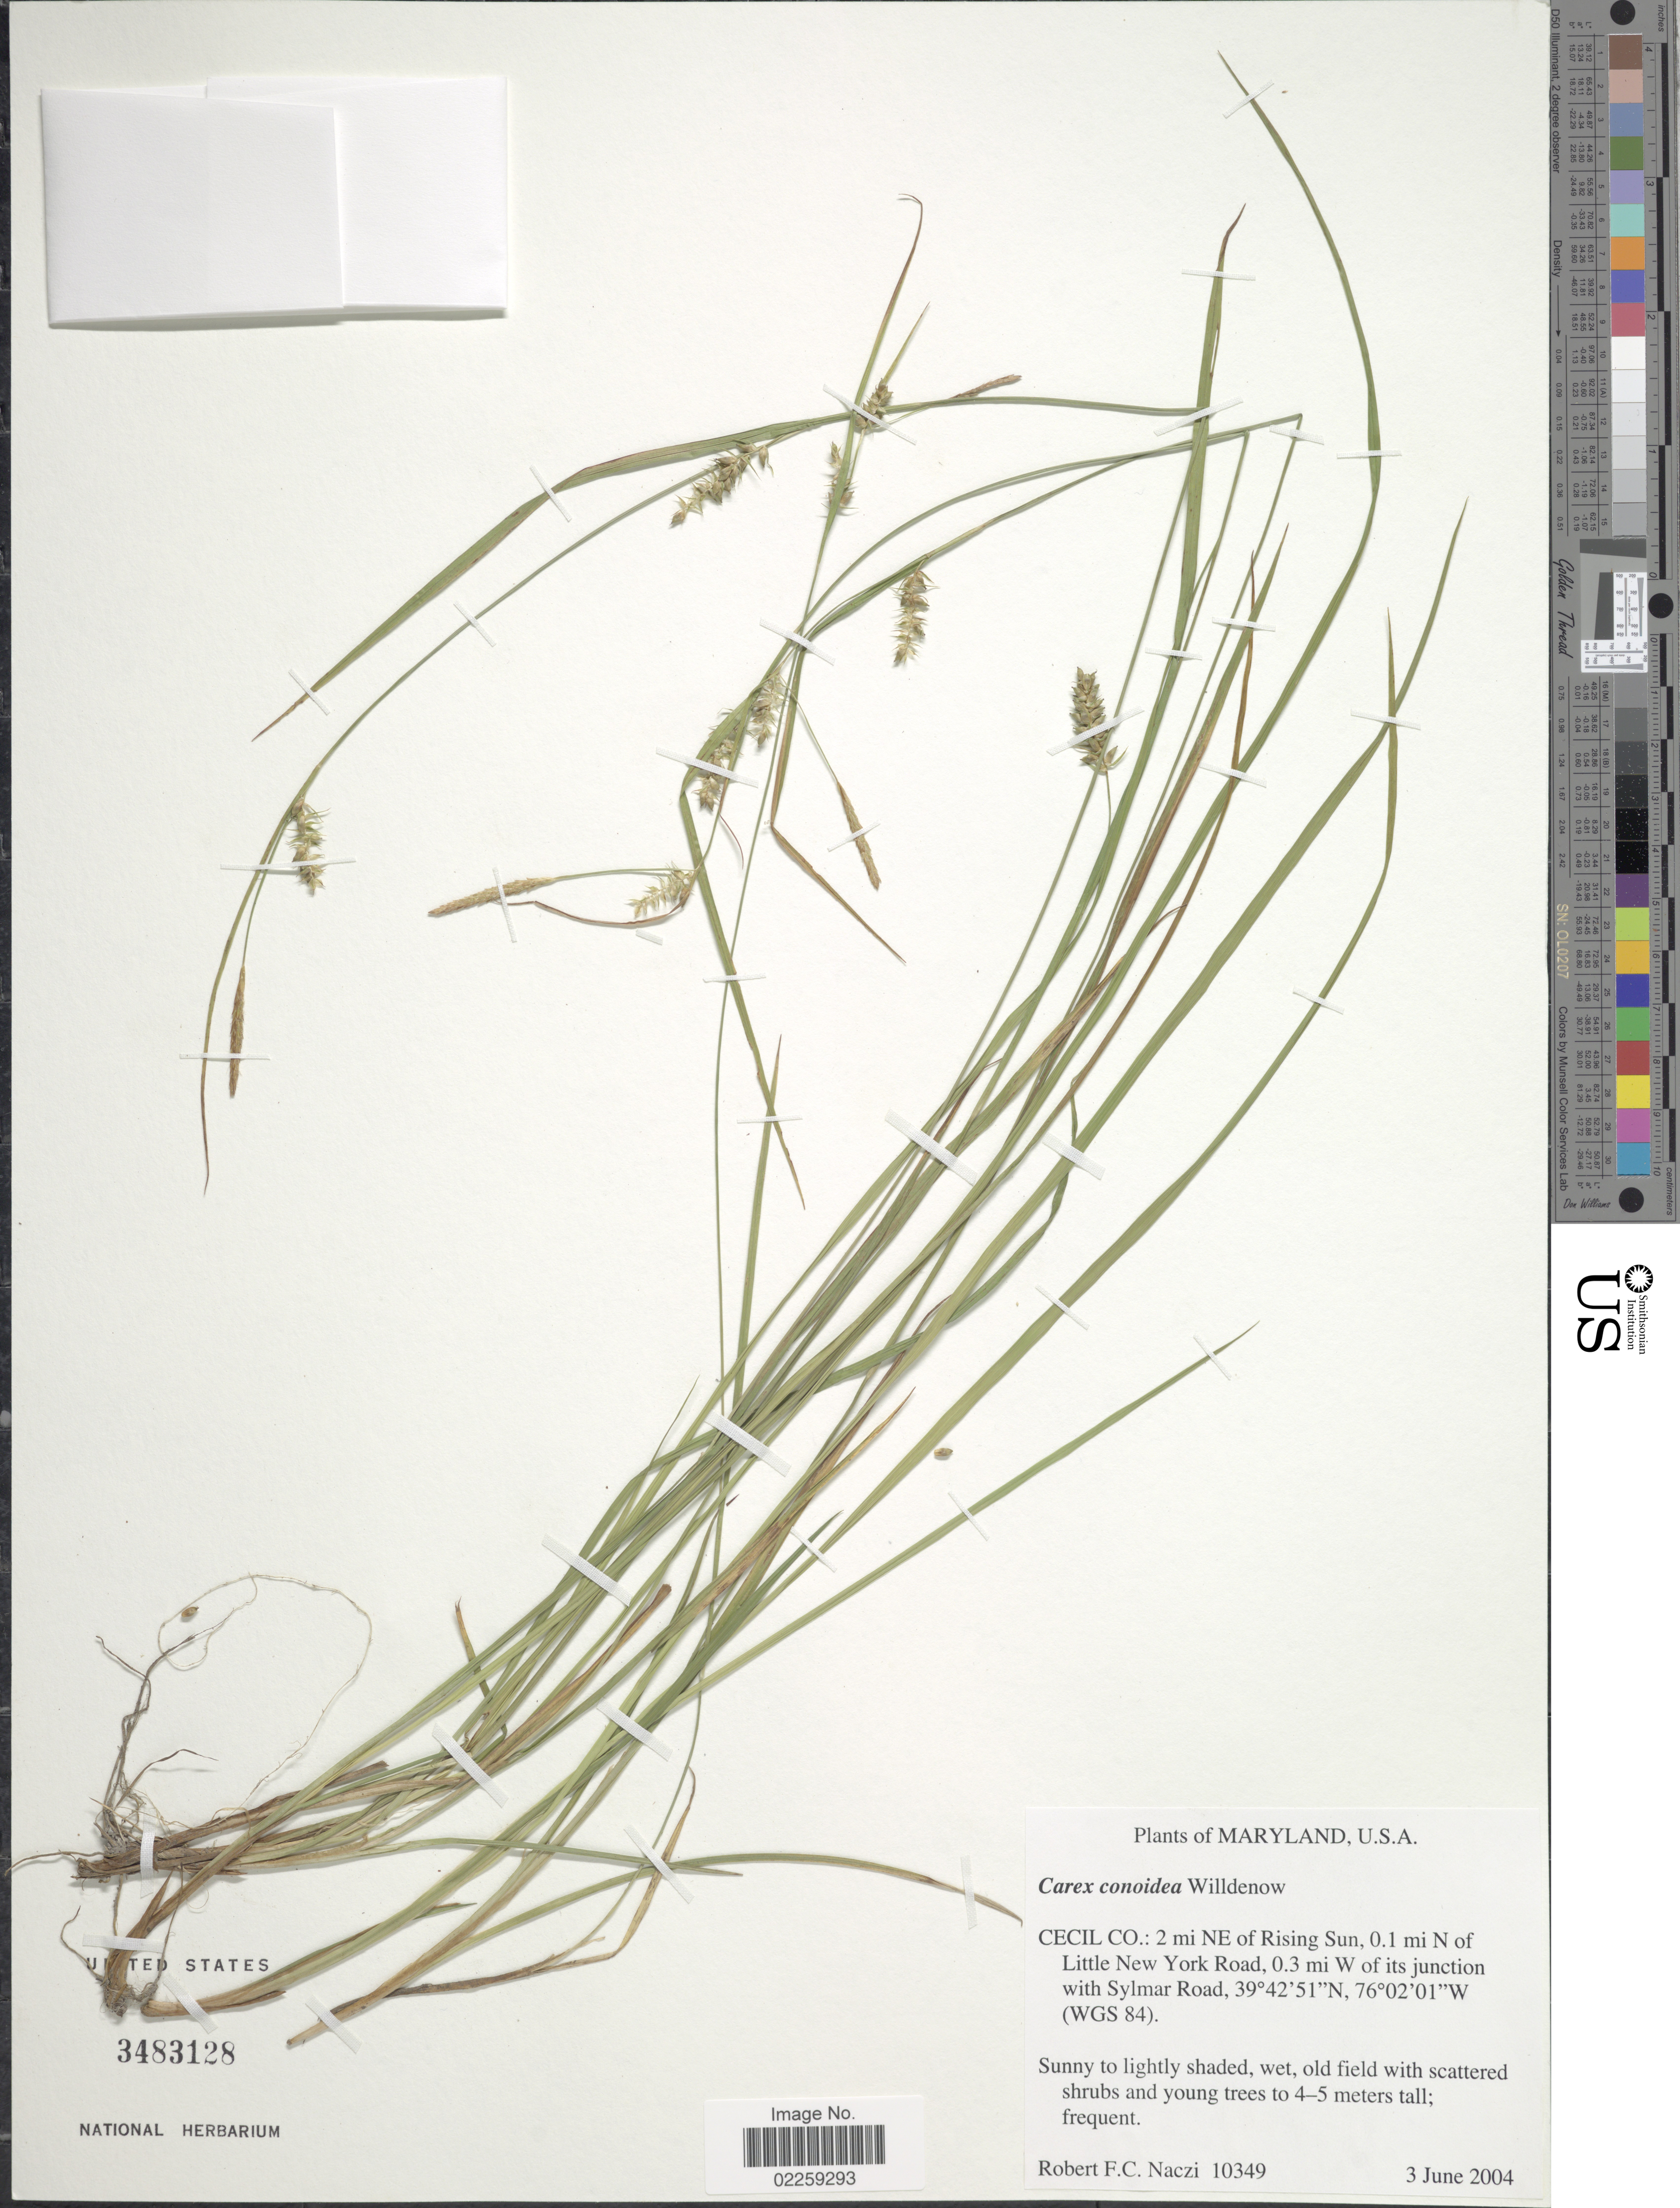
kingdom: Plantae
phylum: Tracheophyta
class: Liliopsida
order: Poales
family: Cyperaceae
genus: Carex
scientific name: Carex conoidea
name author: Willd.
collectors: R. F. C. Naczi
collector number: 10349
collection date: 2004-06-03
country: United States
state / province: Maryland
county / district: Cecil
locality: Cecl Co.: 2 mi NE of Rising Sun, 0.1 mi N of Little New York Road, 0.3 mi W of its junction with Sylmar Road.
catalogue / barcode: US 3483128